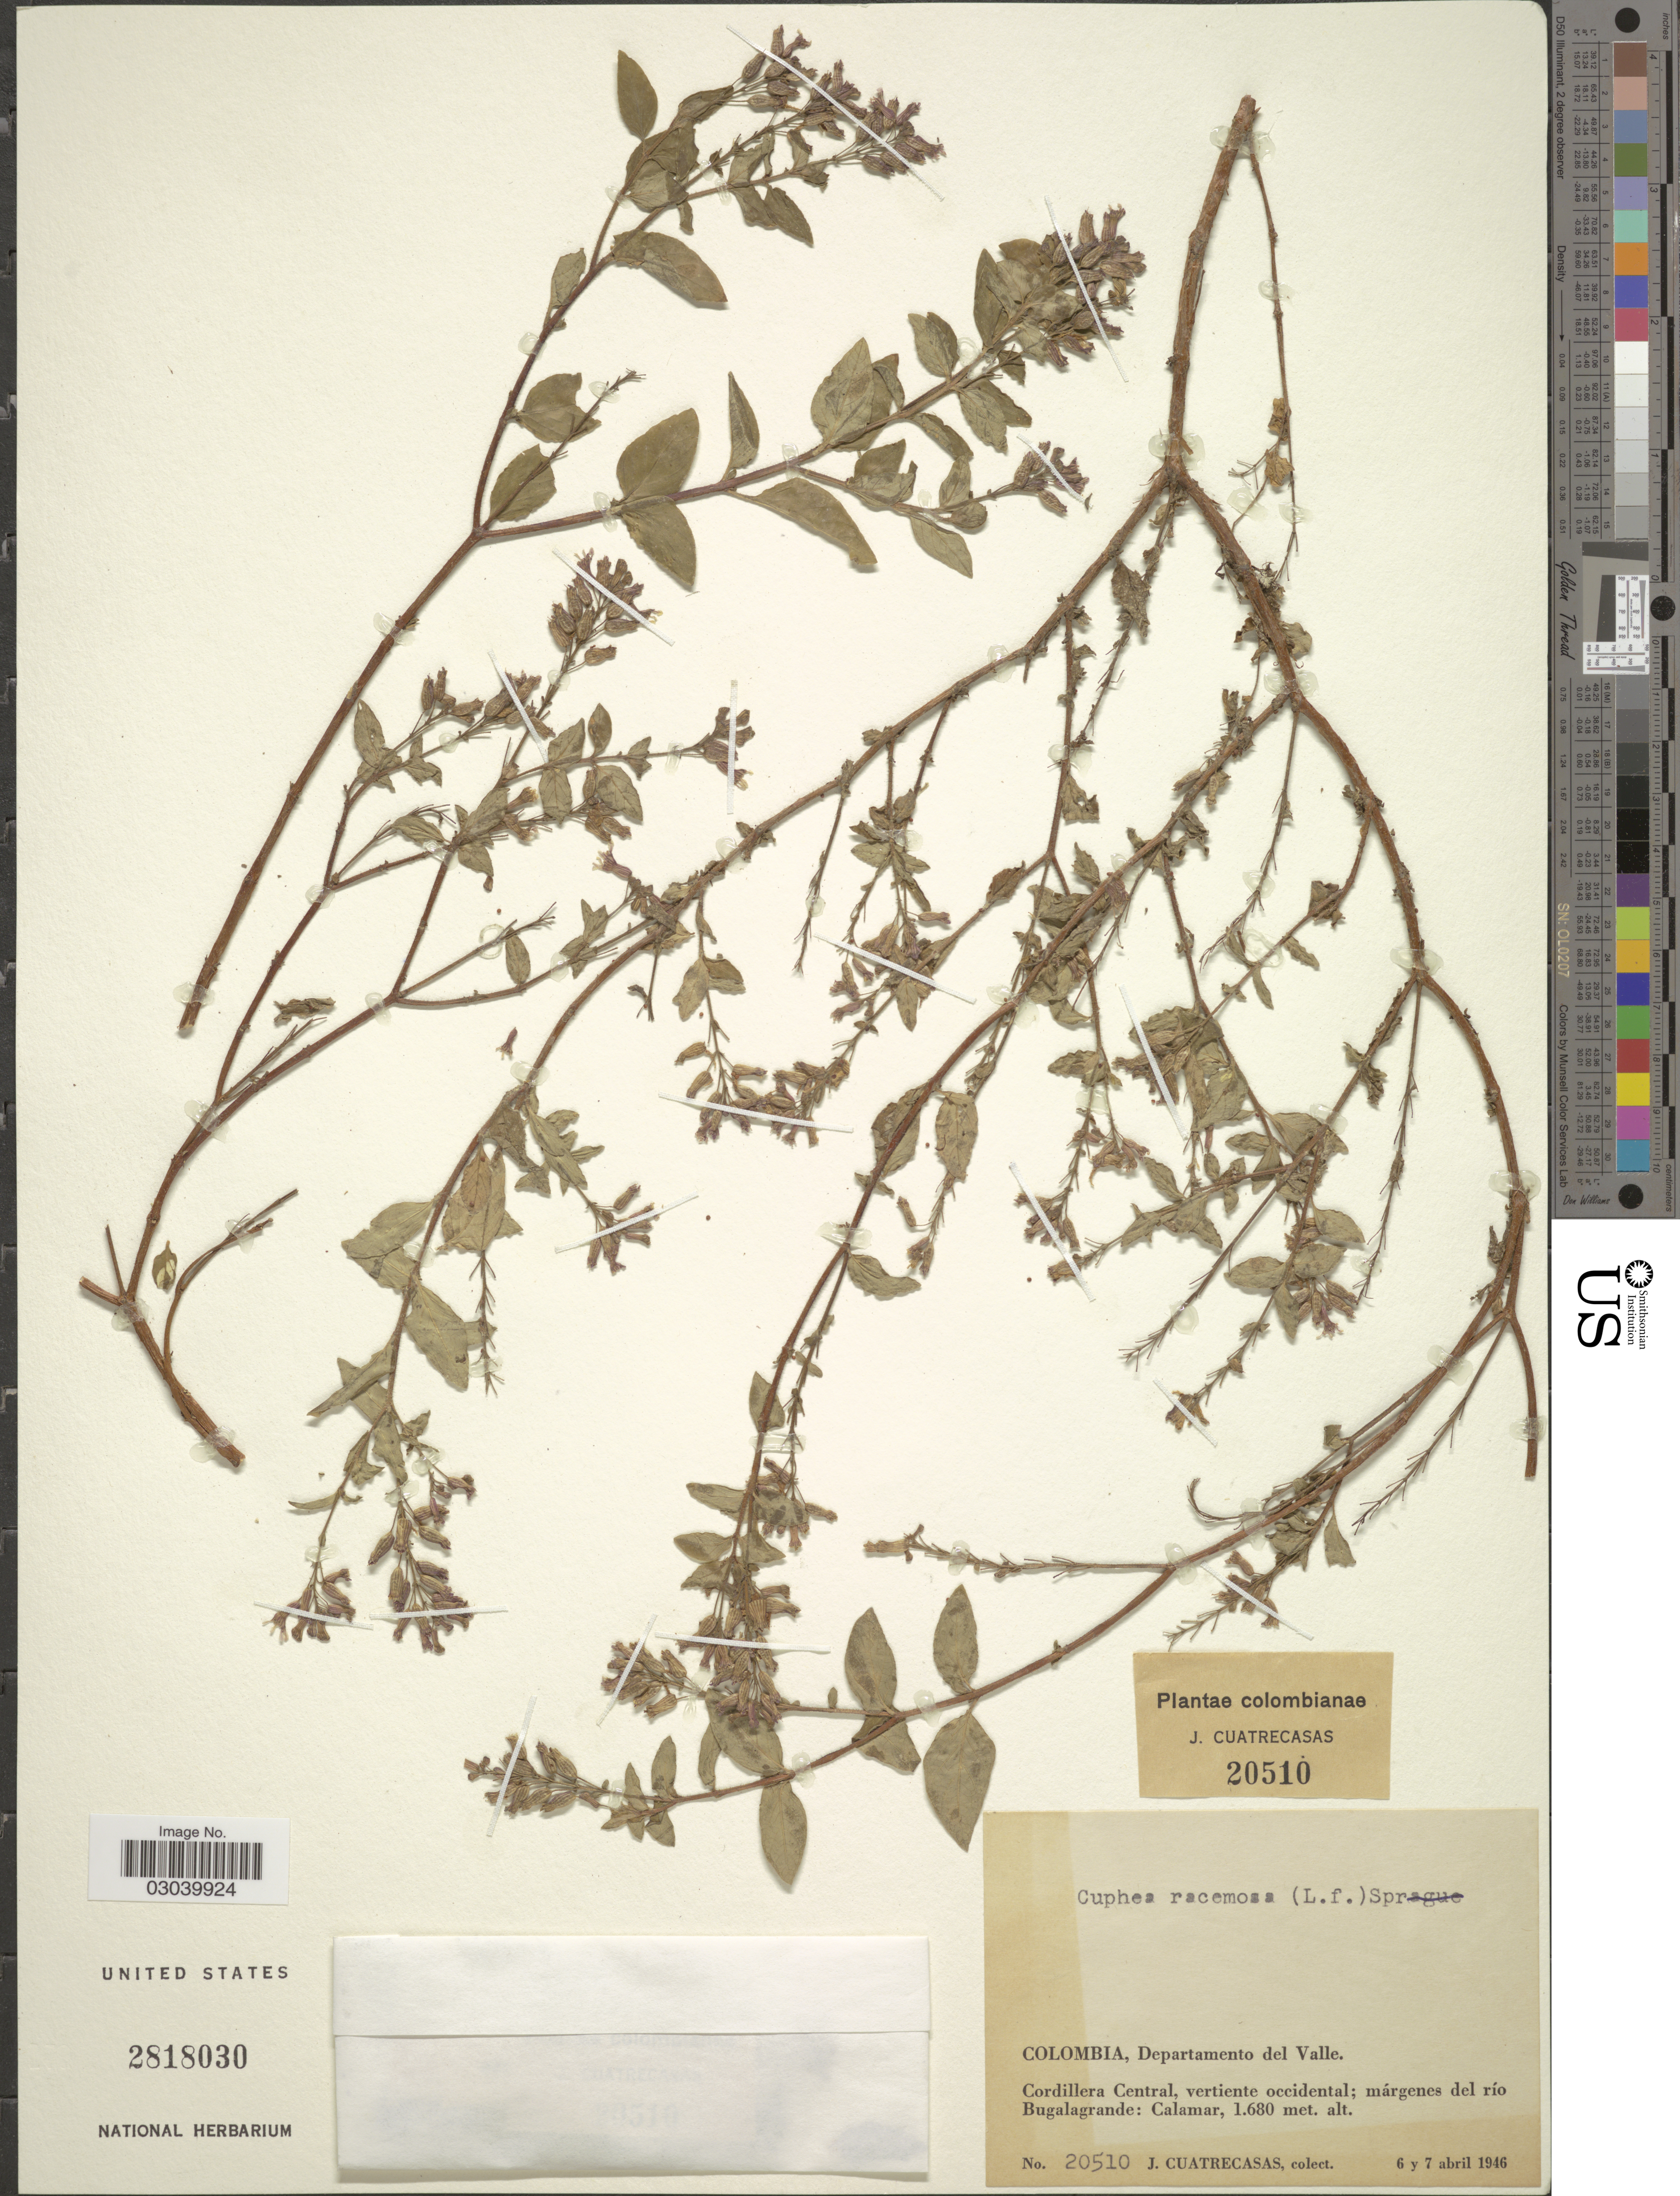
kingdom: Plantae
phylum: Tracheophyta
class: Magnoliopsida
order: Myrtales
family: Lythraceae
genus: Cuphea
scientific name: Cuphea racemosa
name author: (L. f.) Spreng.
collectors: J. Cuatrecasas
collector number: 20510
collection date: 1946-04-06/1946-04-07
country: Colombia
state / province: Valle del Cauca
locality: Cordillera Central, vertiente occidental; márgens del río Bugalagrande: Calamar.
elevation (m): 1680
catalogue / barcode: US 2818030